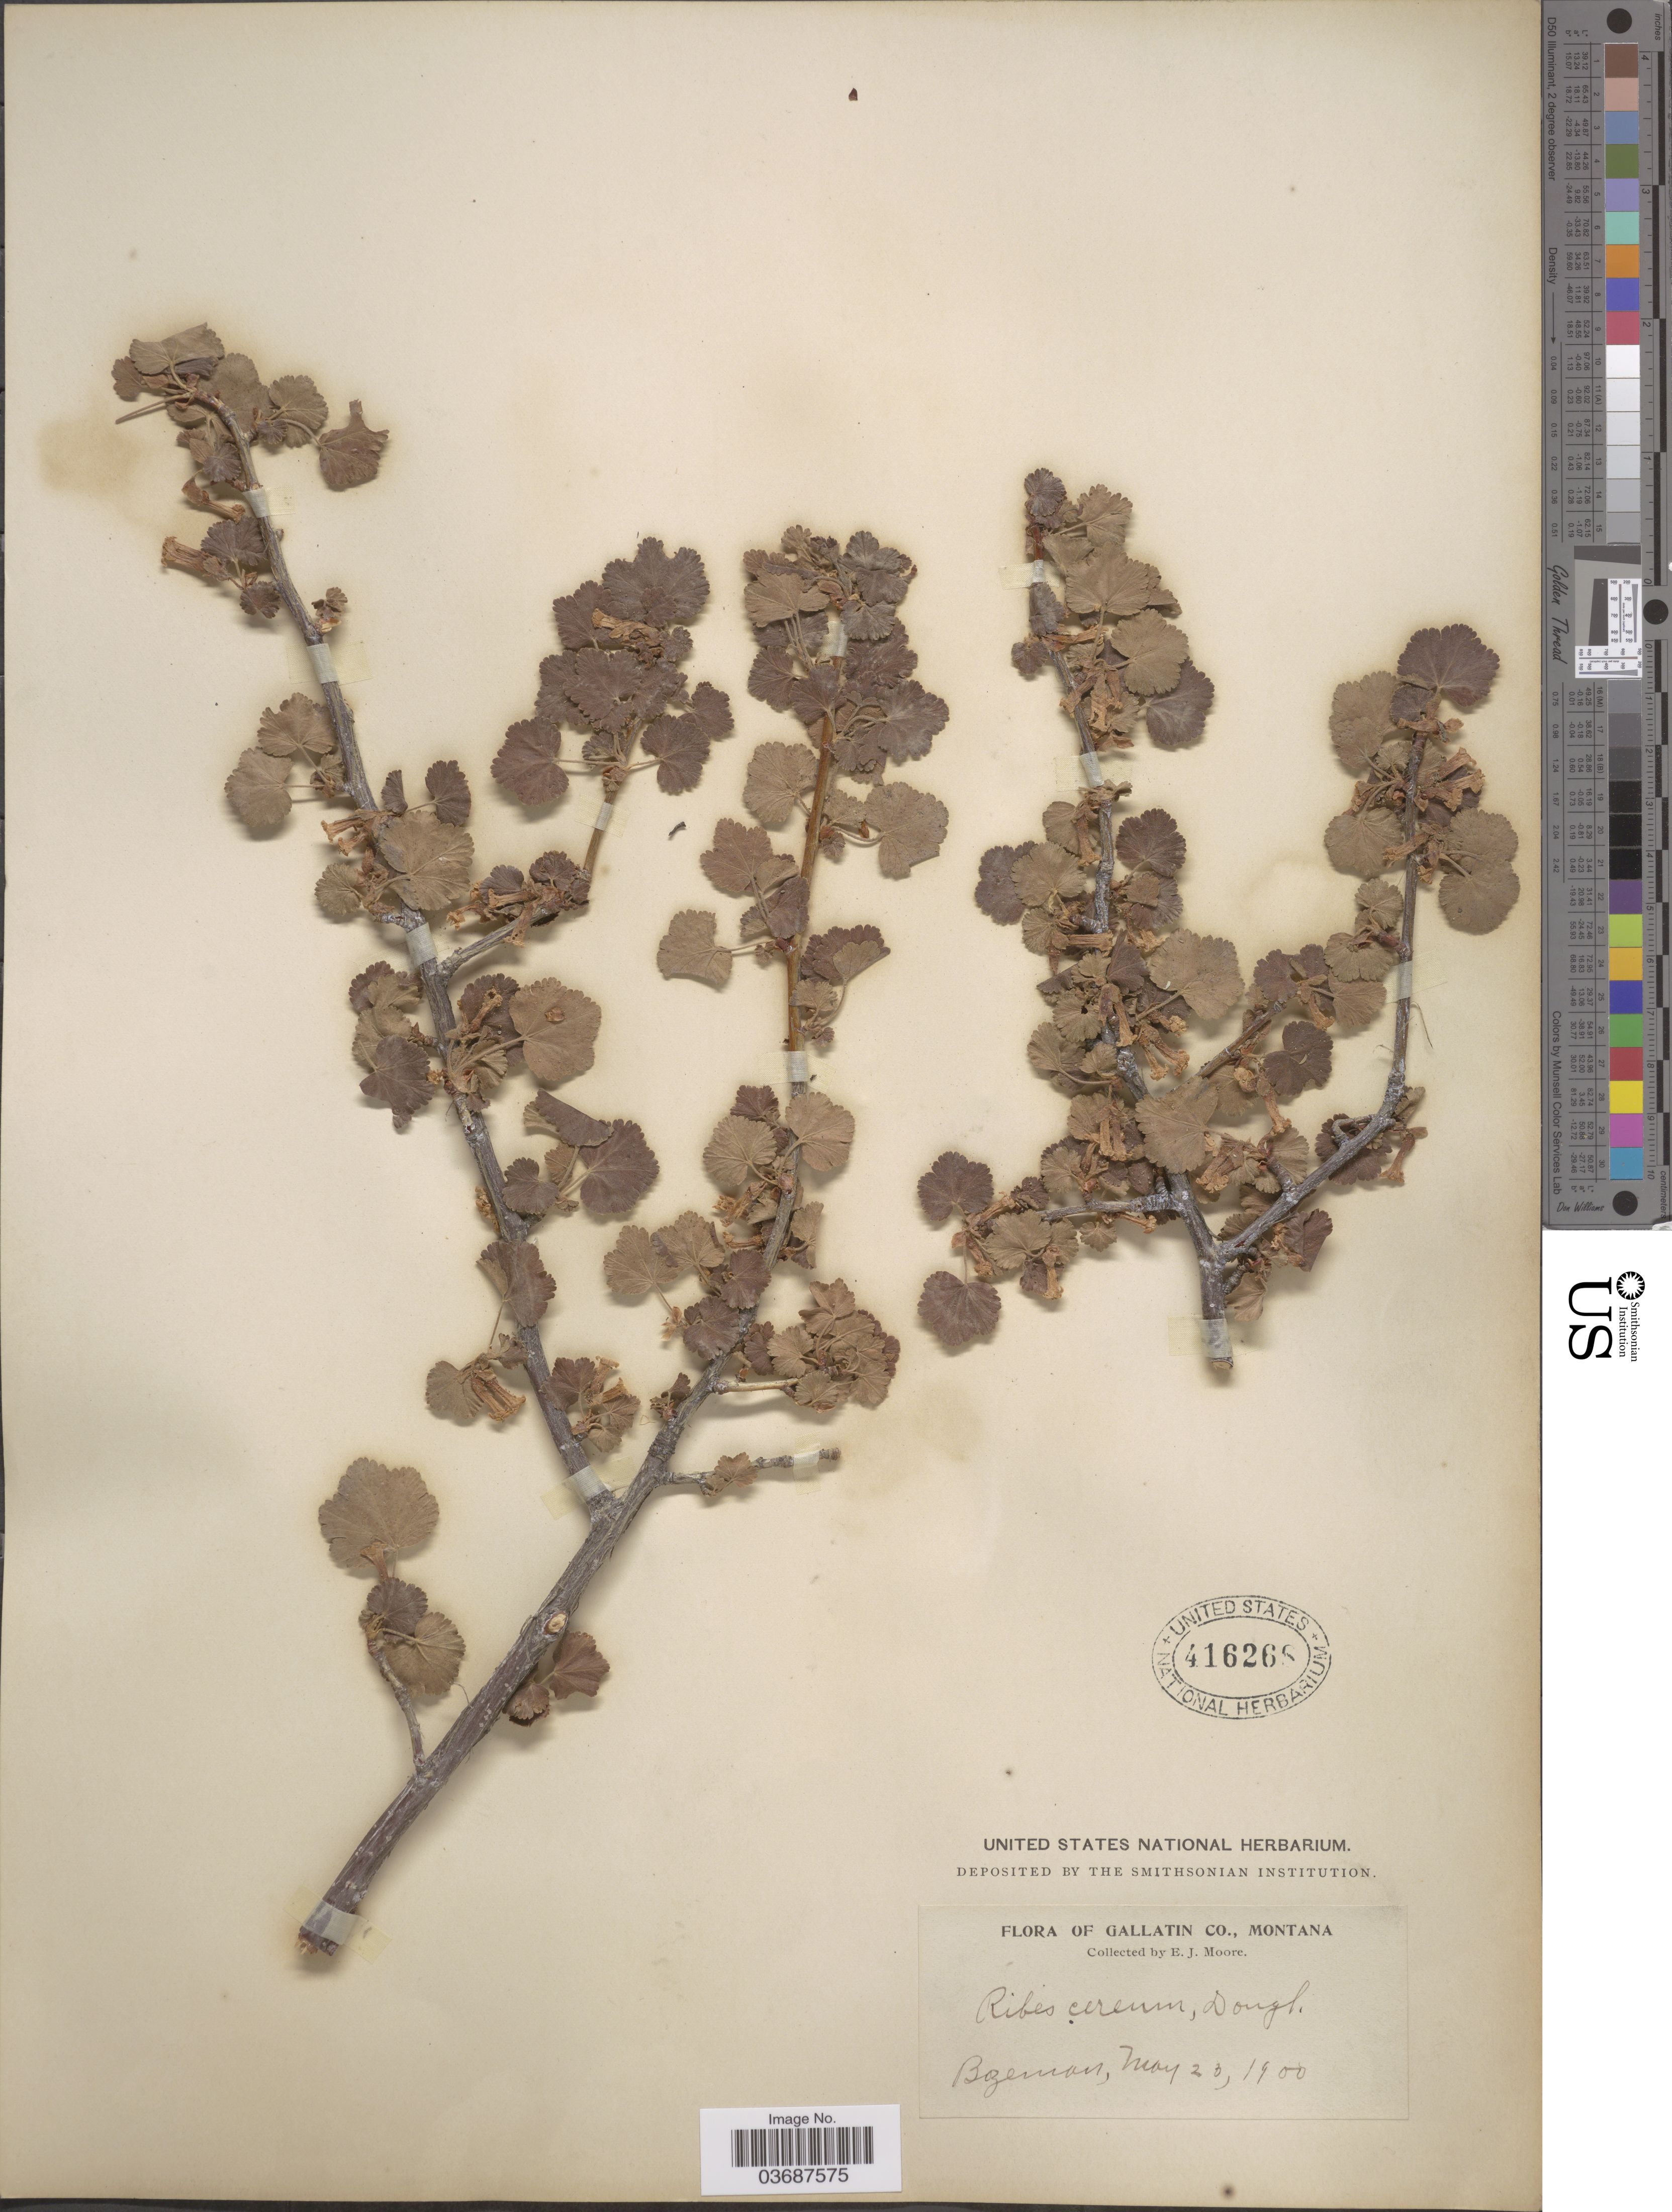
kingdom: Plantae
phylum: Tracheophyta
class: Magnoliopsida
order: Saxifragales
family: Grossulariaceae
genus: Ribes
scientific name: Ribes inebrians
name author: Lindl.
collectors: E. Moore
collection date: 1900-05-23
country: United States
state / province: Montana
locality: Gallatin Co. Bozeman.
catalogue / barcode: US 416268